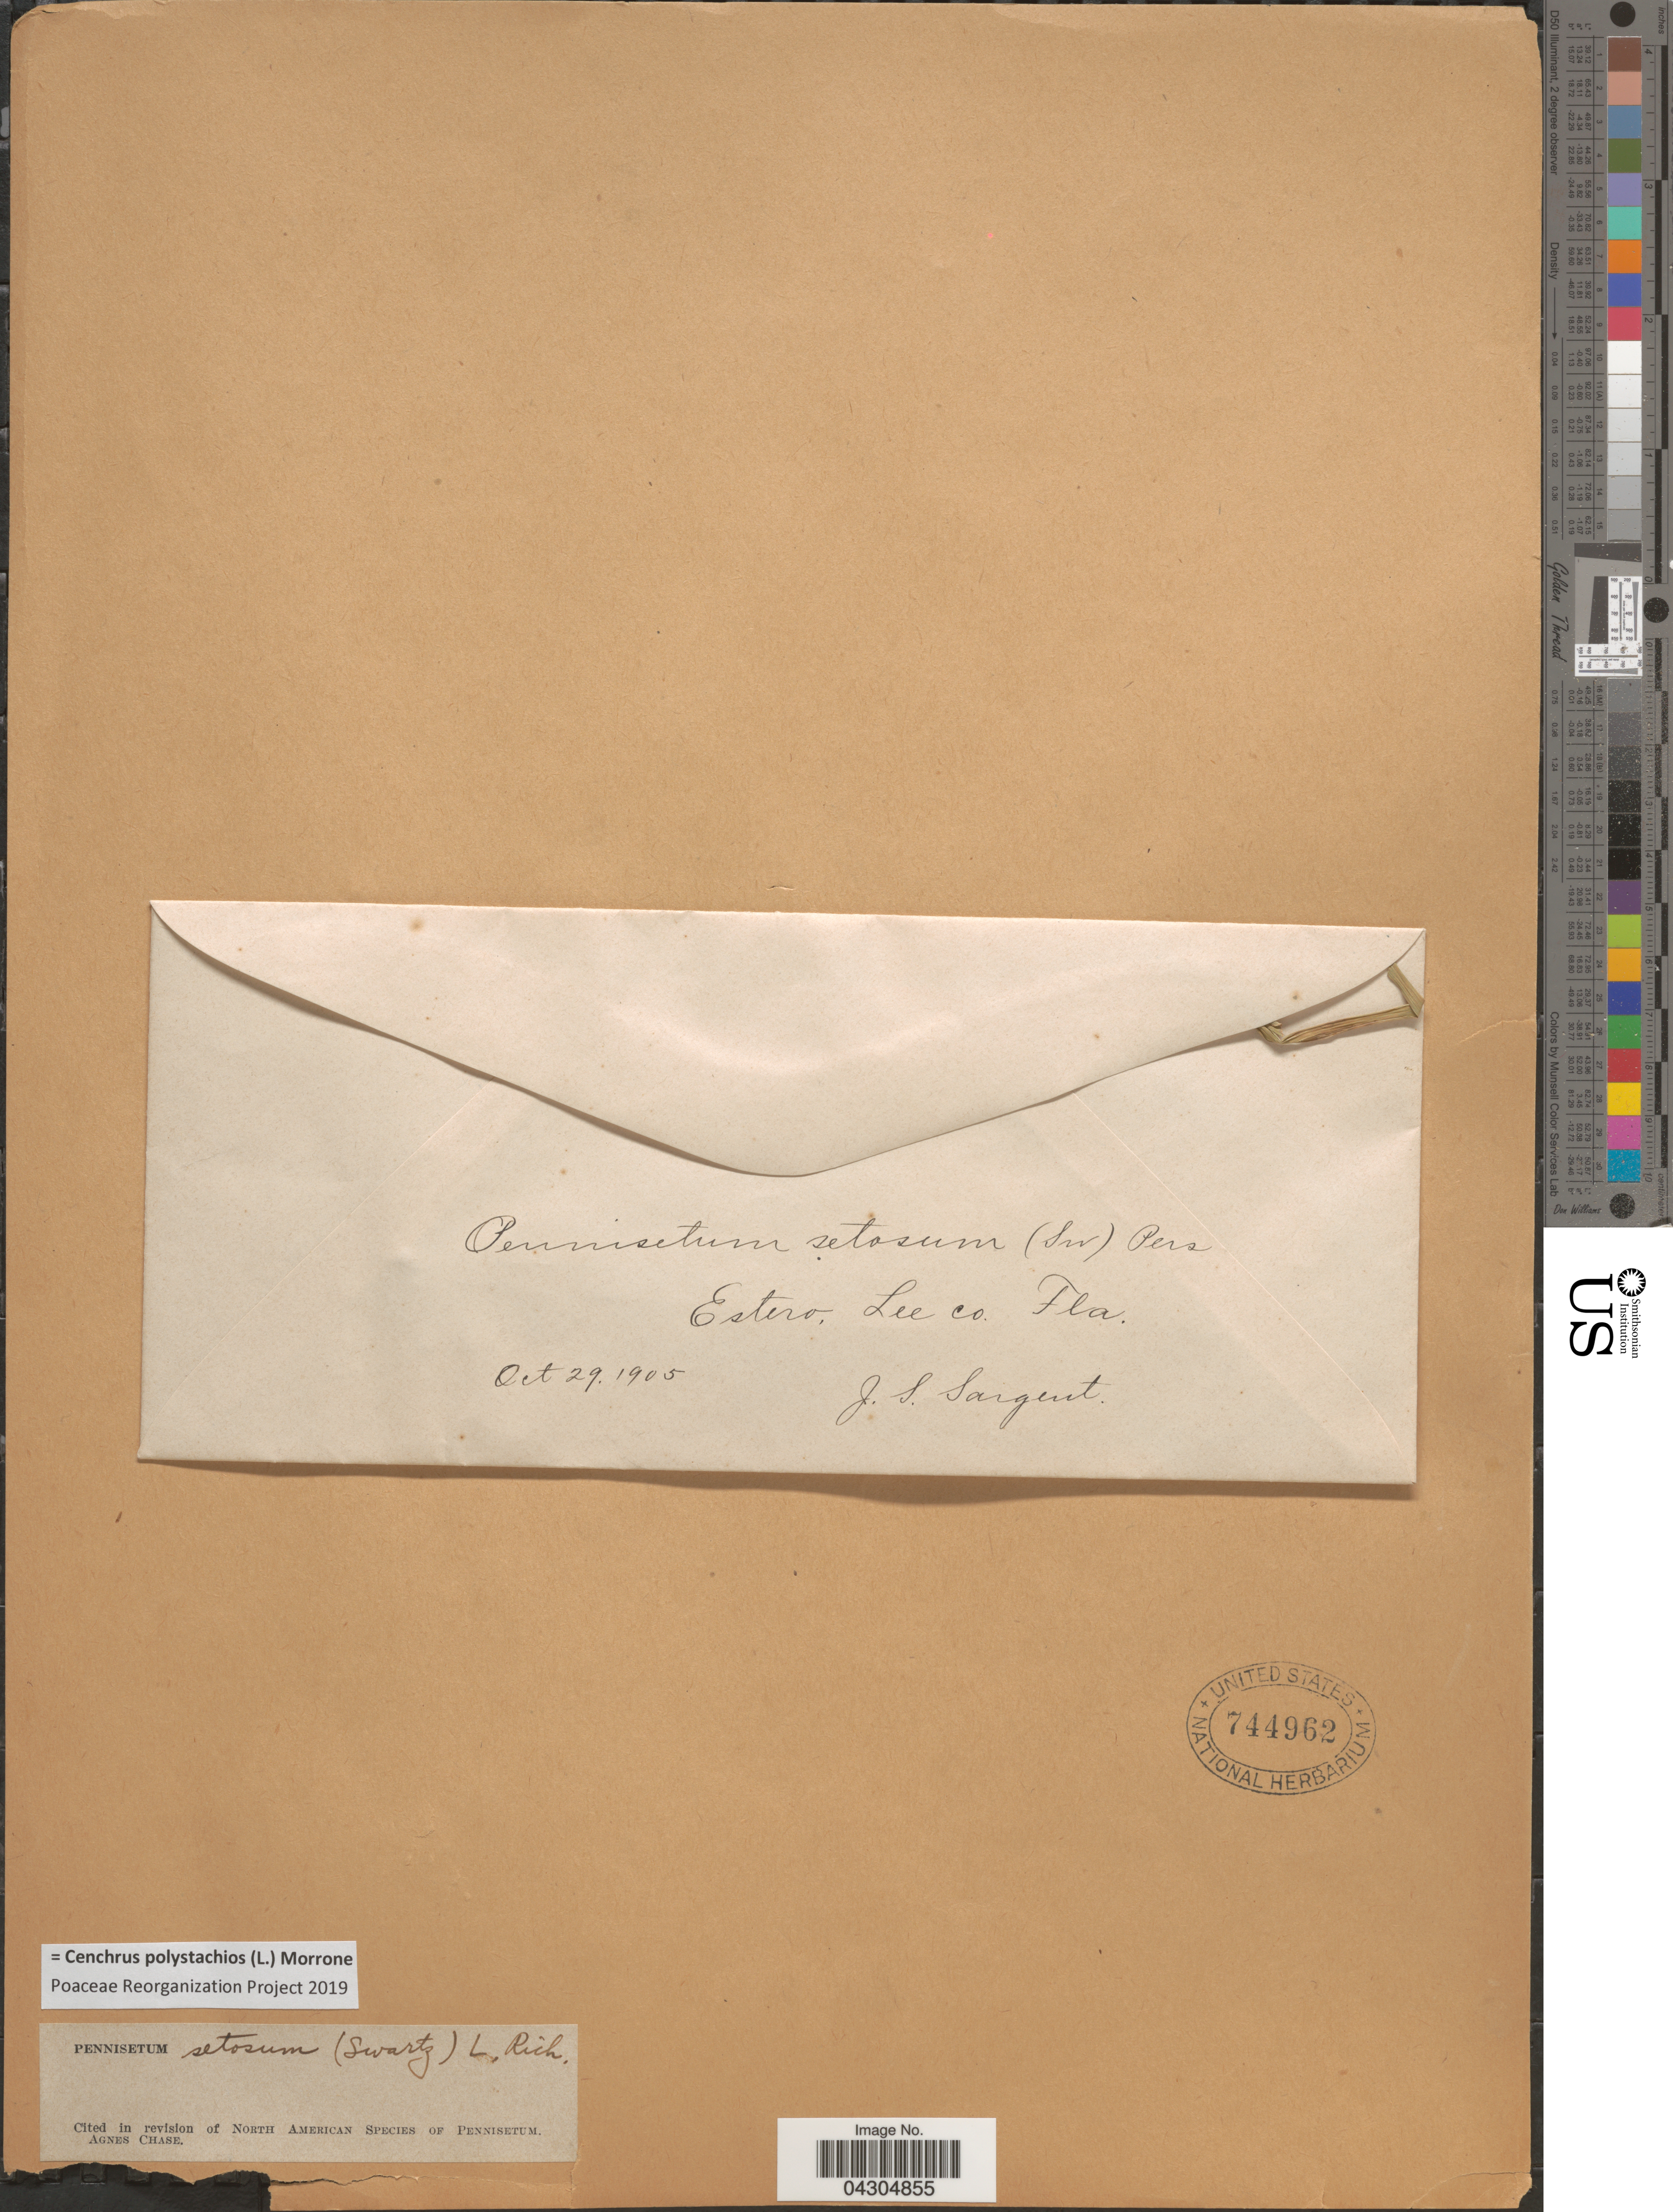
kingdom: Plantae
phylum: Tracheophyta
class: Liliopsida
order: Poales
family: Poaceae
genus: Cenchrus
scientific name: Cenchrus polystachios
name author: (L.) Morrone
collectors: J. Sargent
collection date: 1905-10-29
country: United States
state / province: Florida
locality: Estero, Lee Co.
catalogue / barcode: US 744962